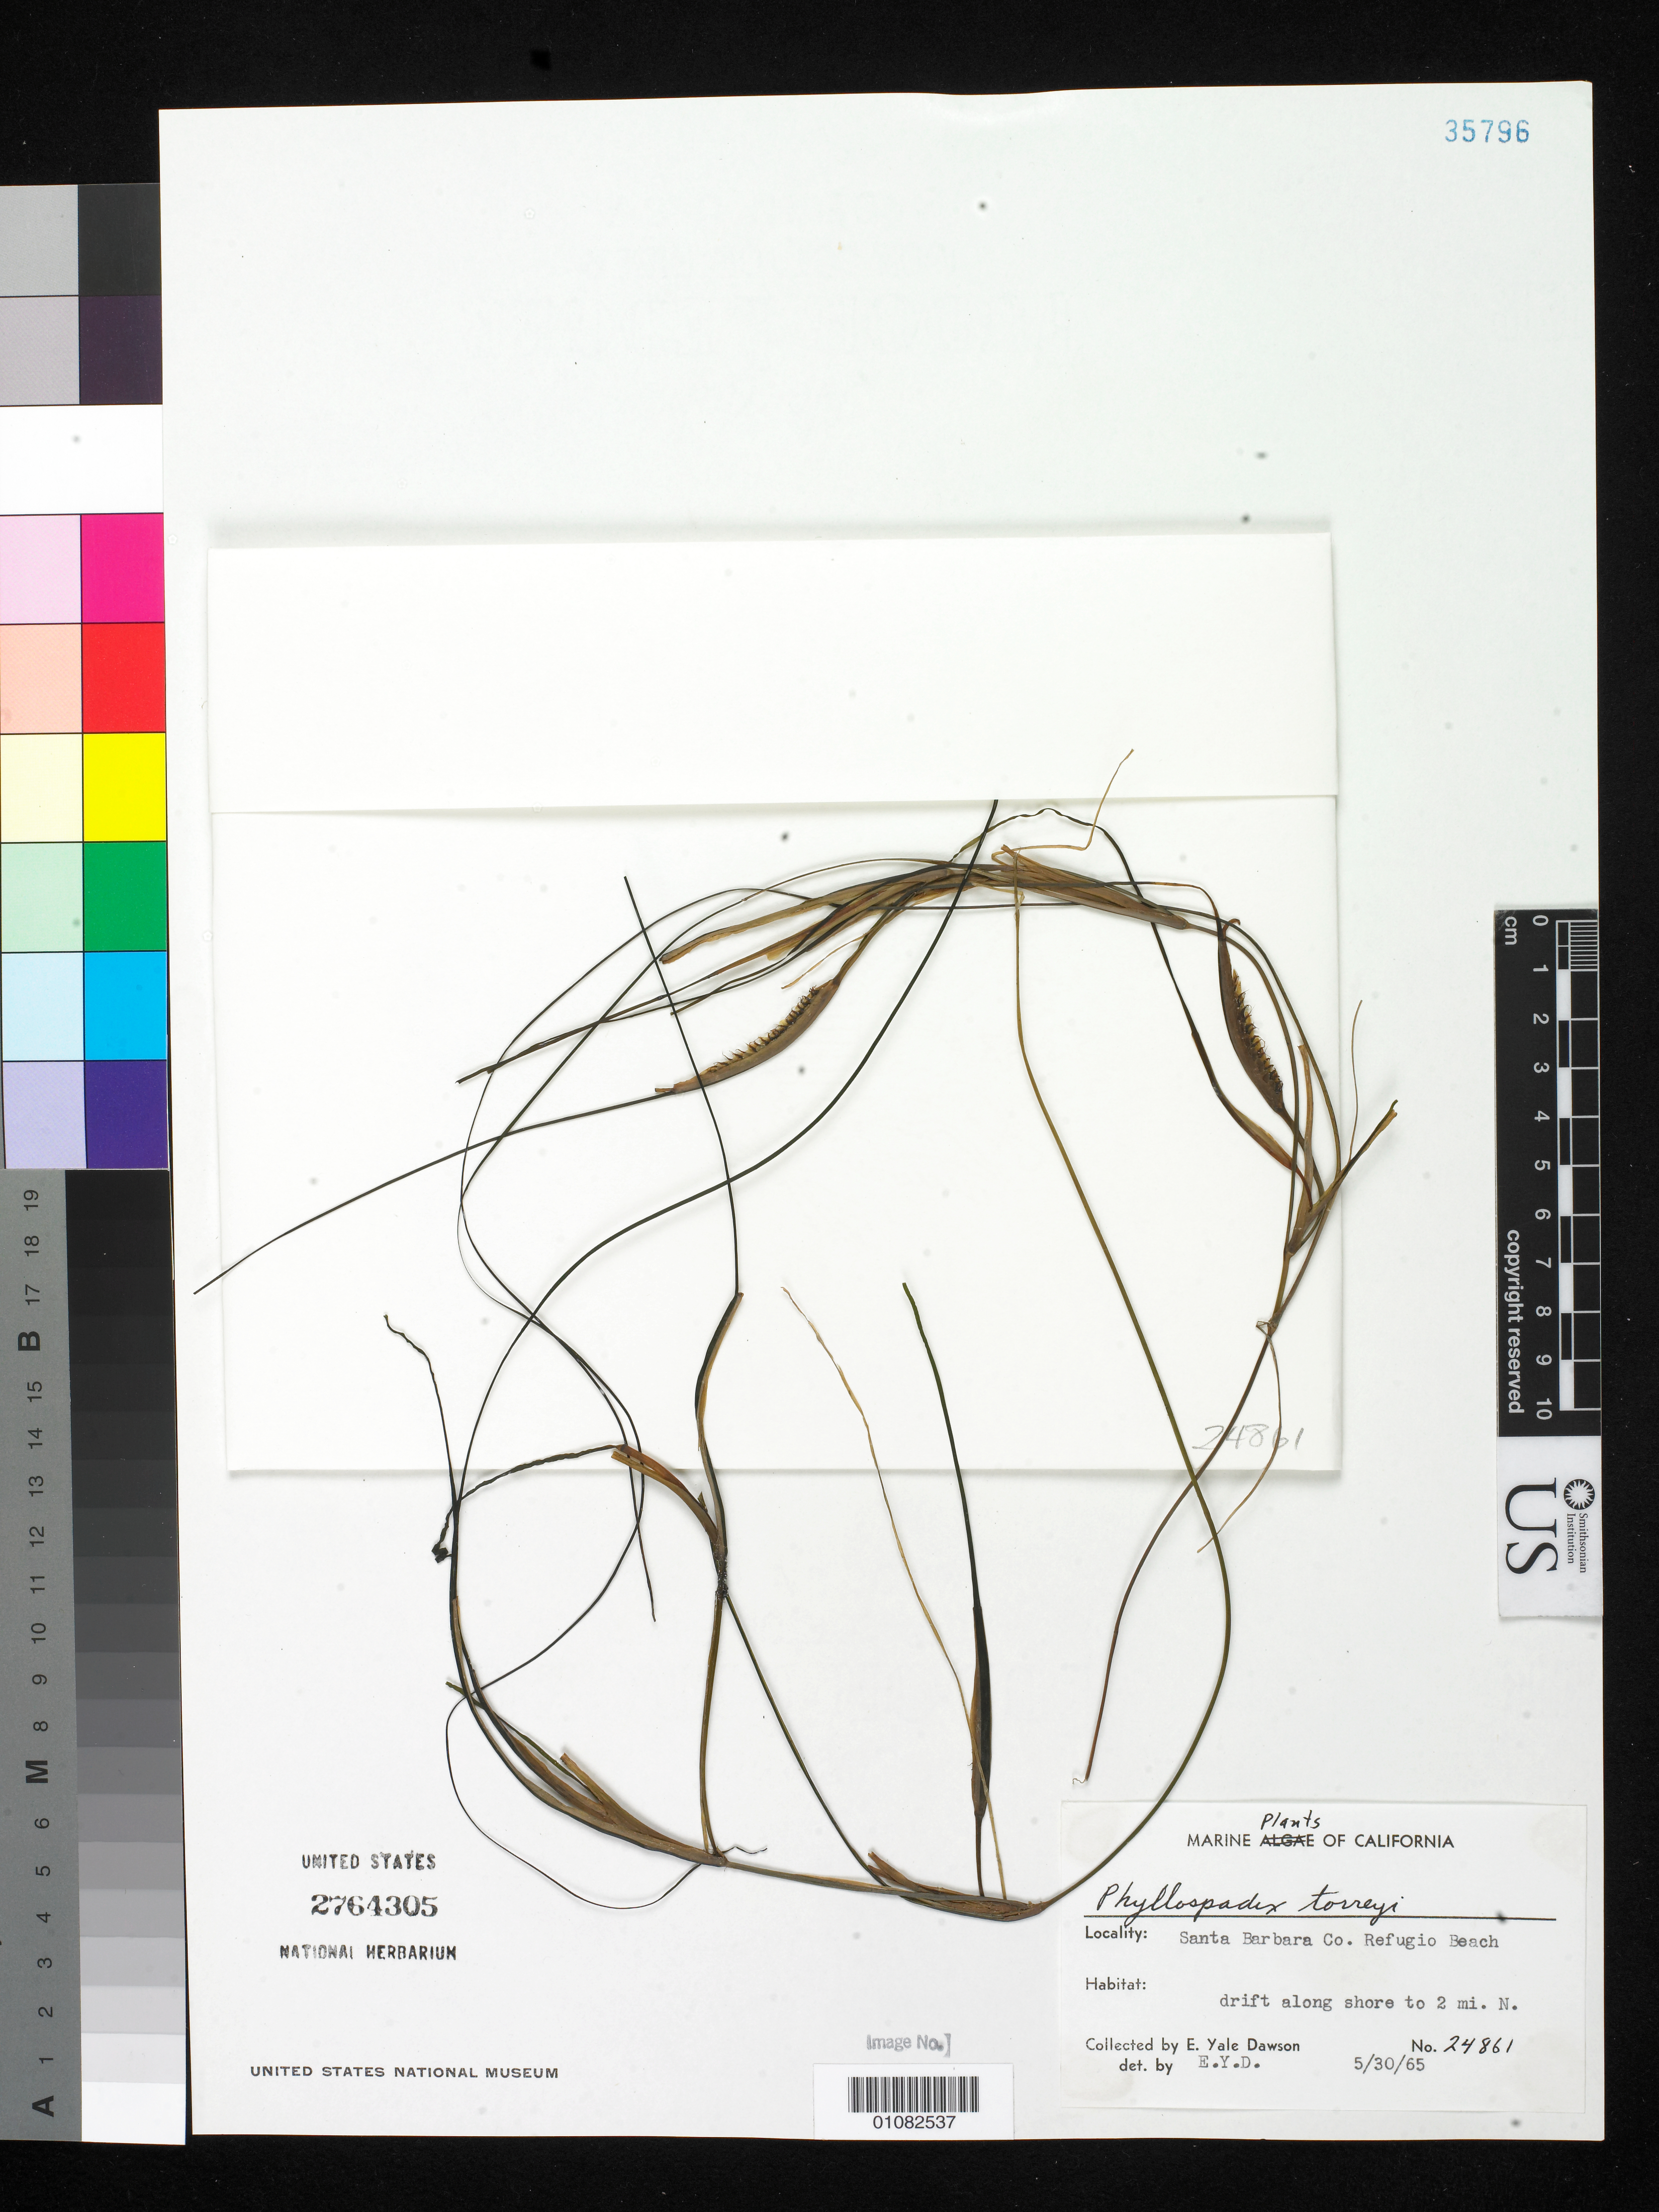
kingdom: Plantae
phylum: Tracheophyta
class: Liliopsida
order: Alismatales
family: Zosteraceae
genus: Phyllospadix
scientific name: Phyllospadix torreyi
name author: S. Watson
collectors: E. Y. Dawson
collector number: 24861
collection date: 1965-05-30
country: United States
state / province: California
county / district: Santa Barbara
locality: Refugio Beach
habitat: Drift along shore to 2 mi. N.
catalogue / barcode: US 2764305